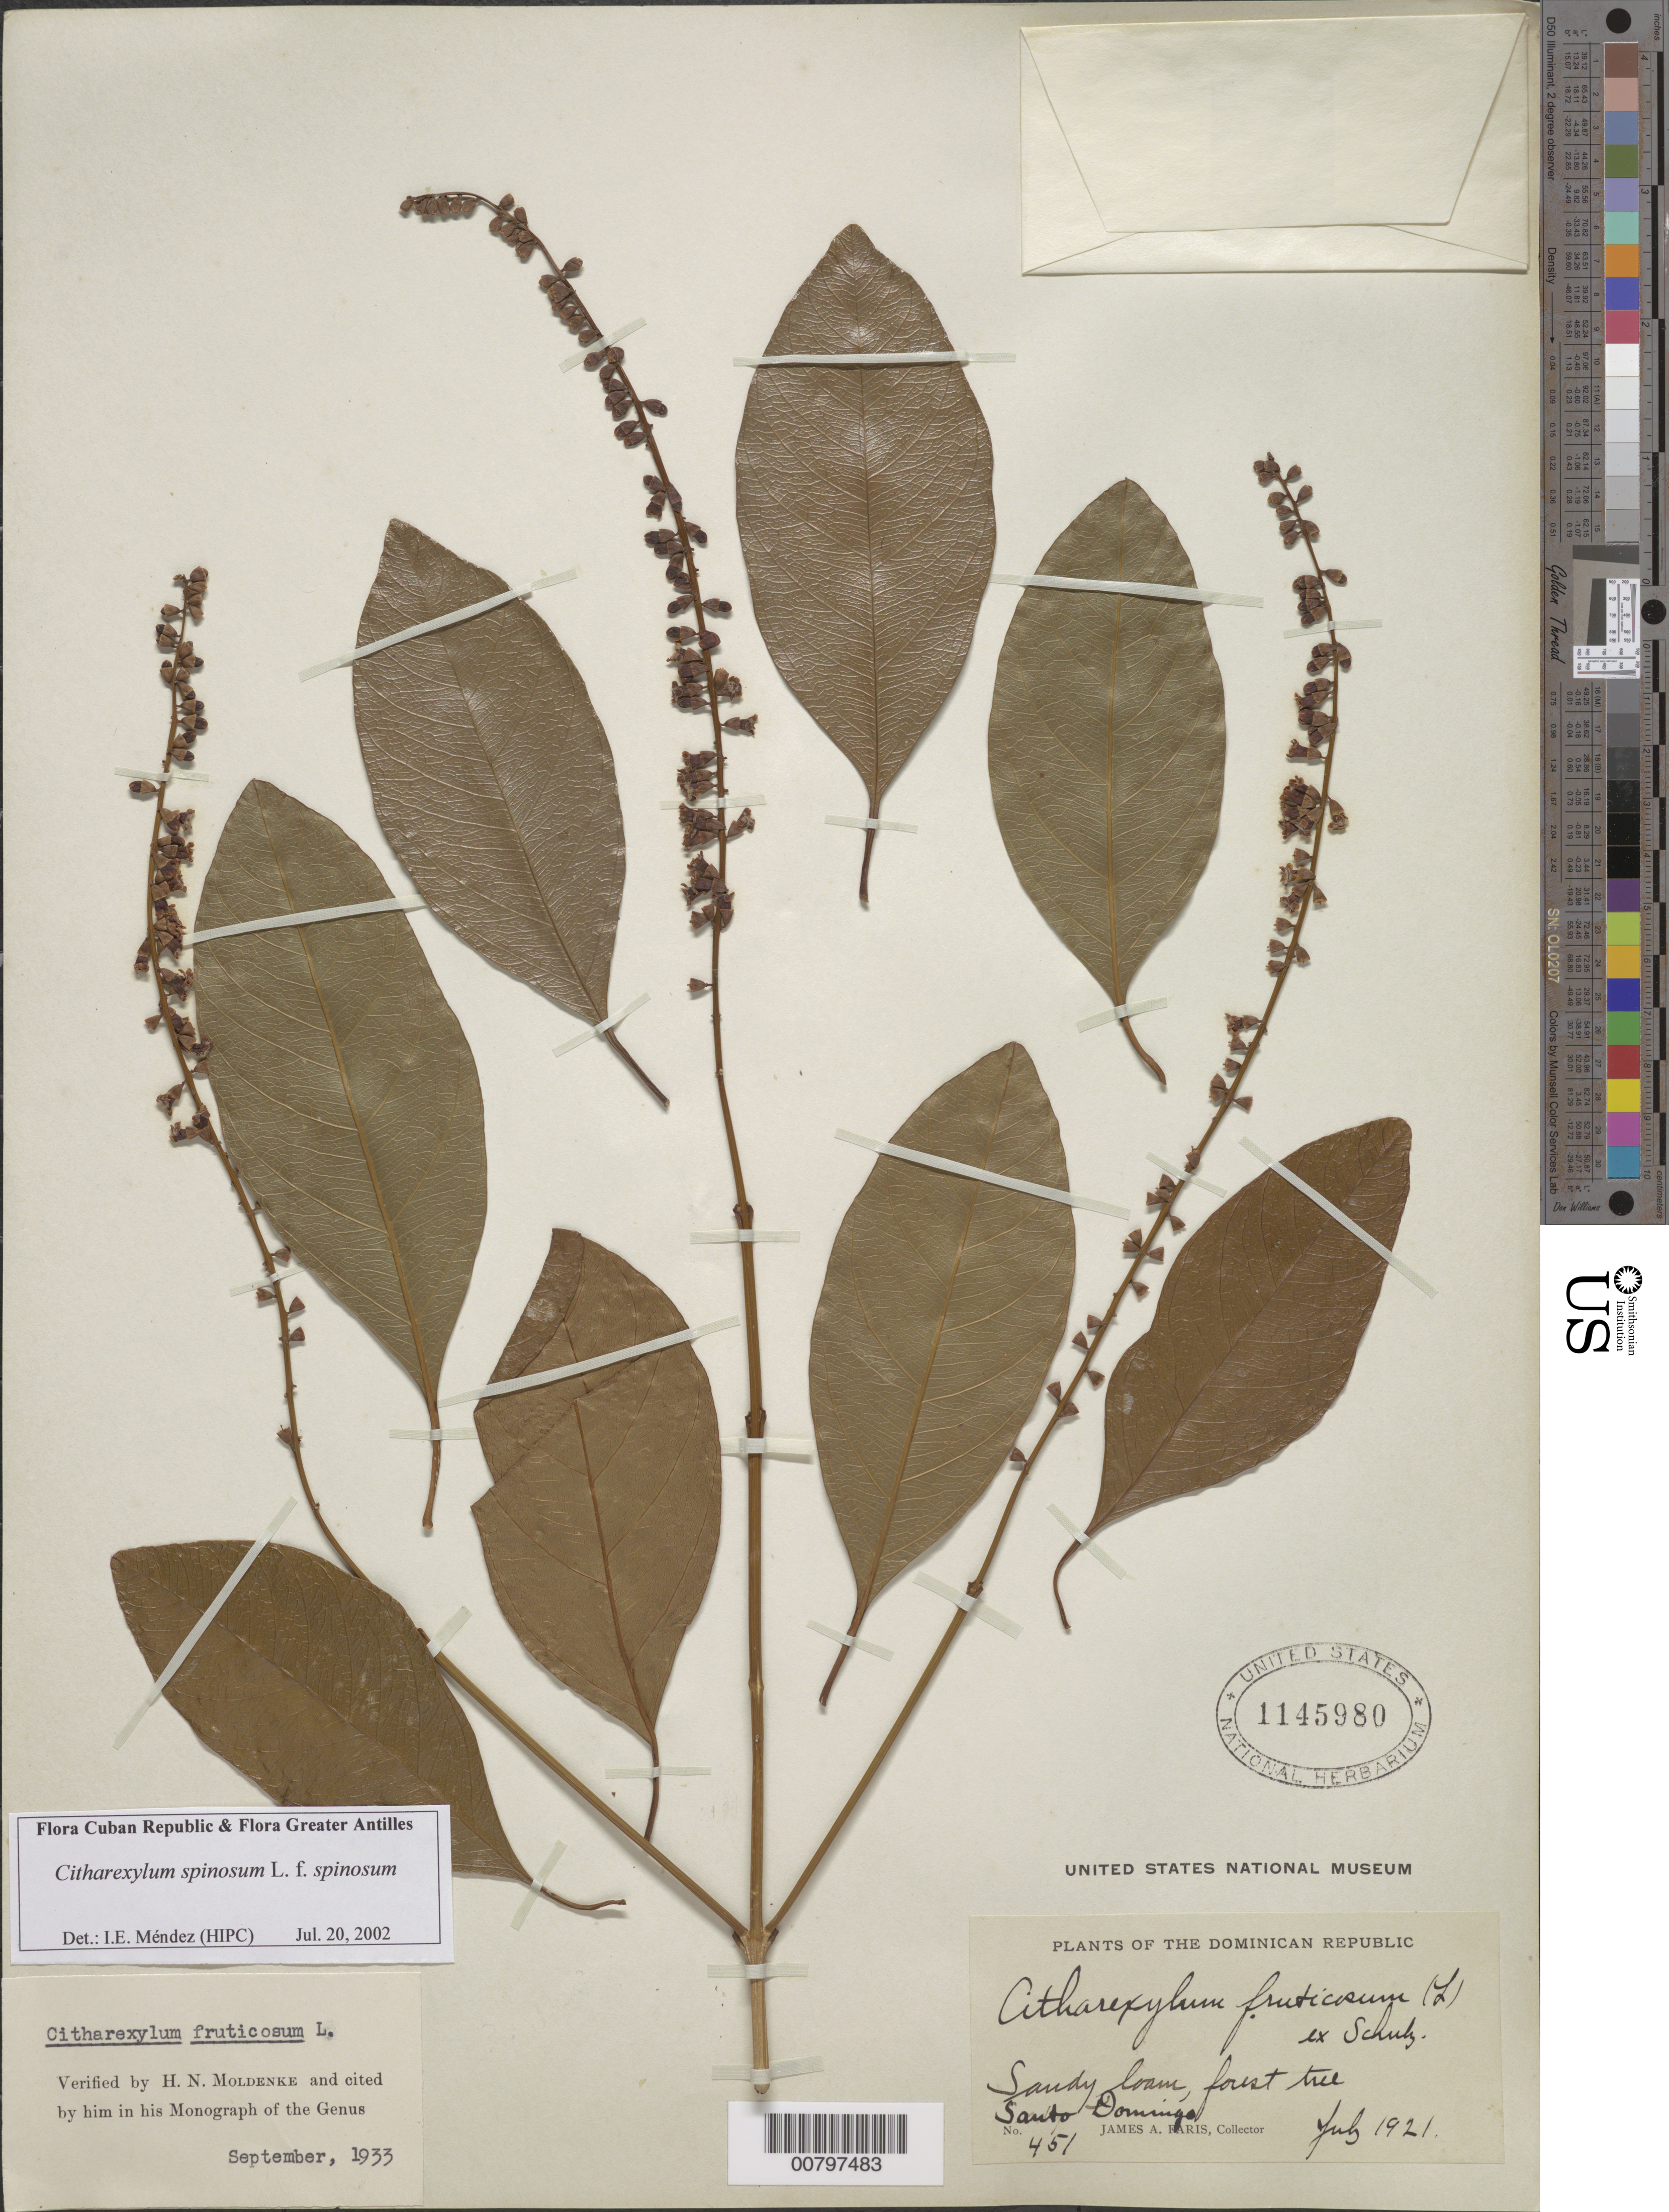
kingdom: Plantae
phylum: Tracheophyta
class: Magnoliopsida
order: Lamiales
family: Verbenaceae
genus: Citharexylum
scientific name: Citharexylum spinosum f. spinosum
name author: L.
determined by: Méndez, Isidro E., (HIPC)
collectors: J. Faris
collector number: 451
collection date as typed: Jul 1921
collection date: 1921-07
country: Dominican Republic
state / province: San Cristóbal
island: Hispaniola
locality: Santo Domingo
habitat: Sandy loam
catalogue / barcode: US 1145980